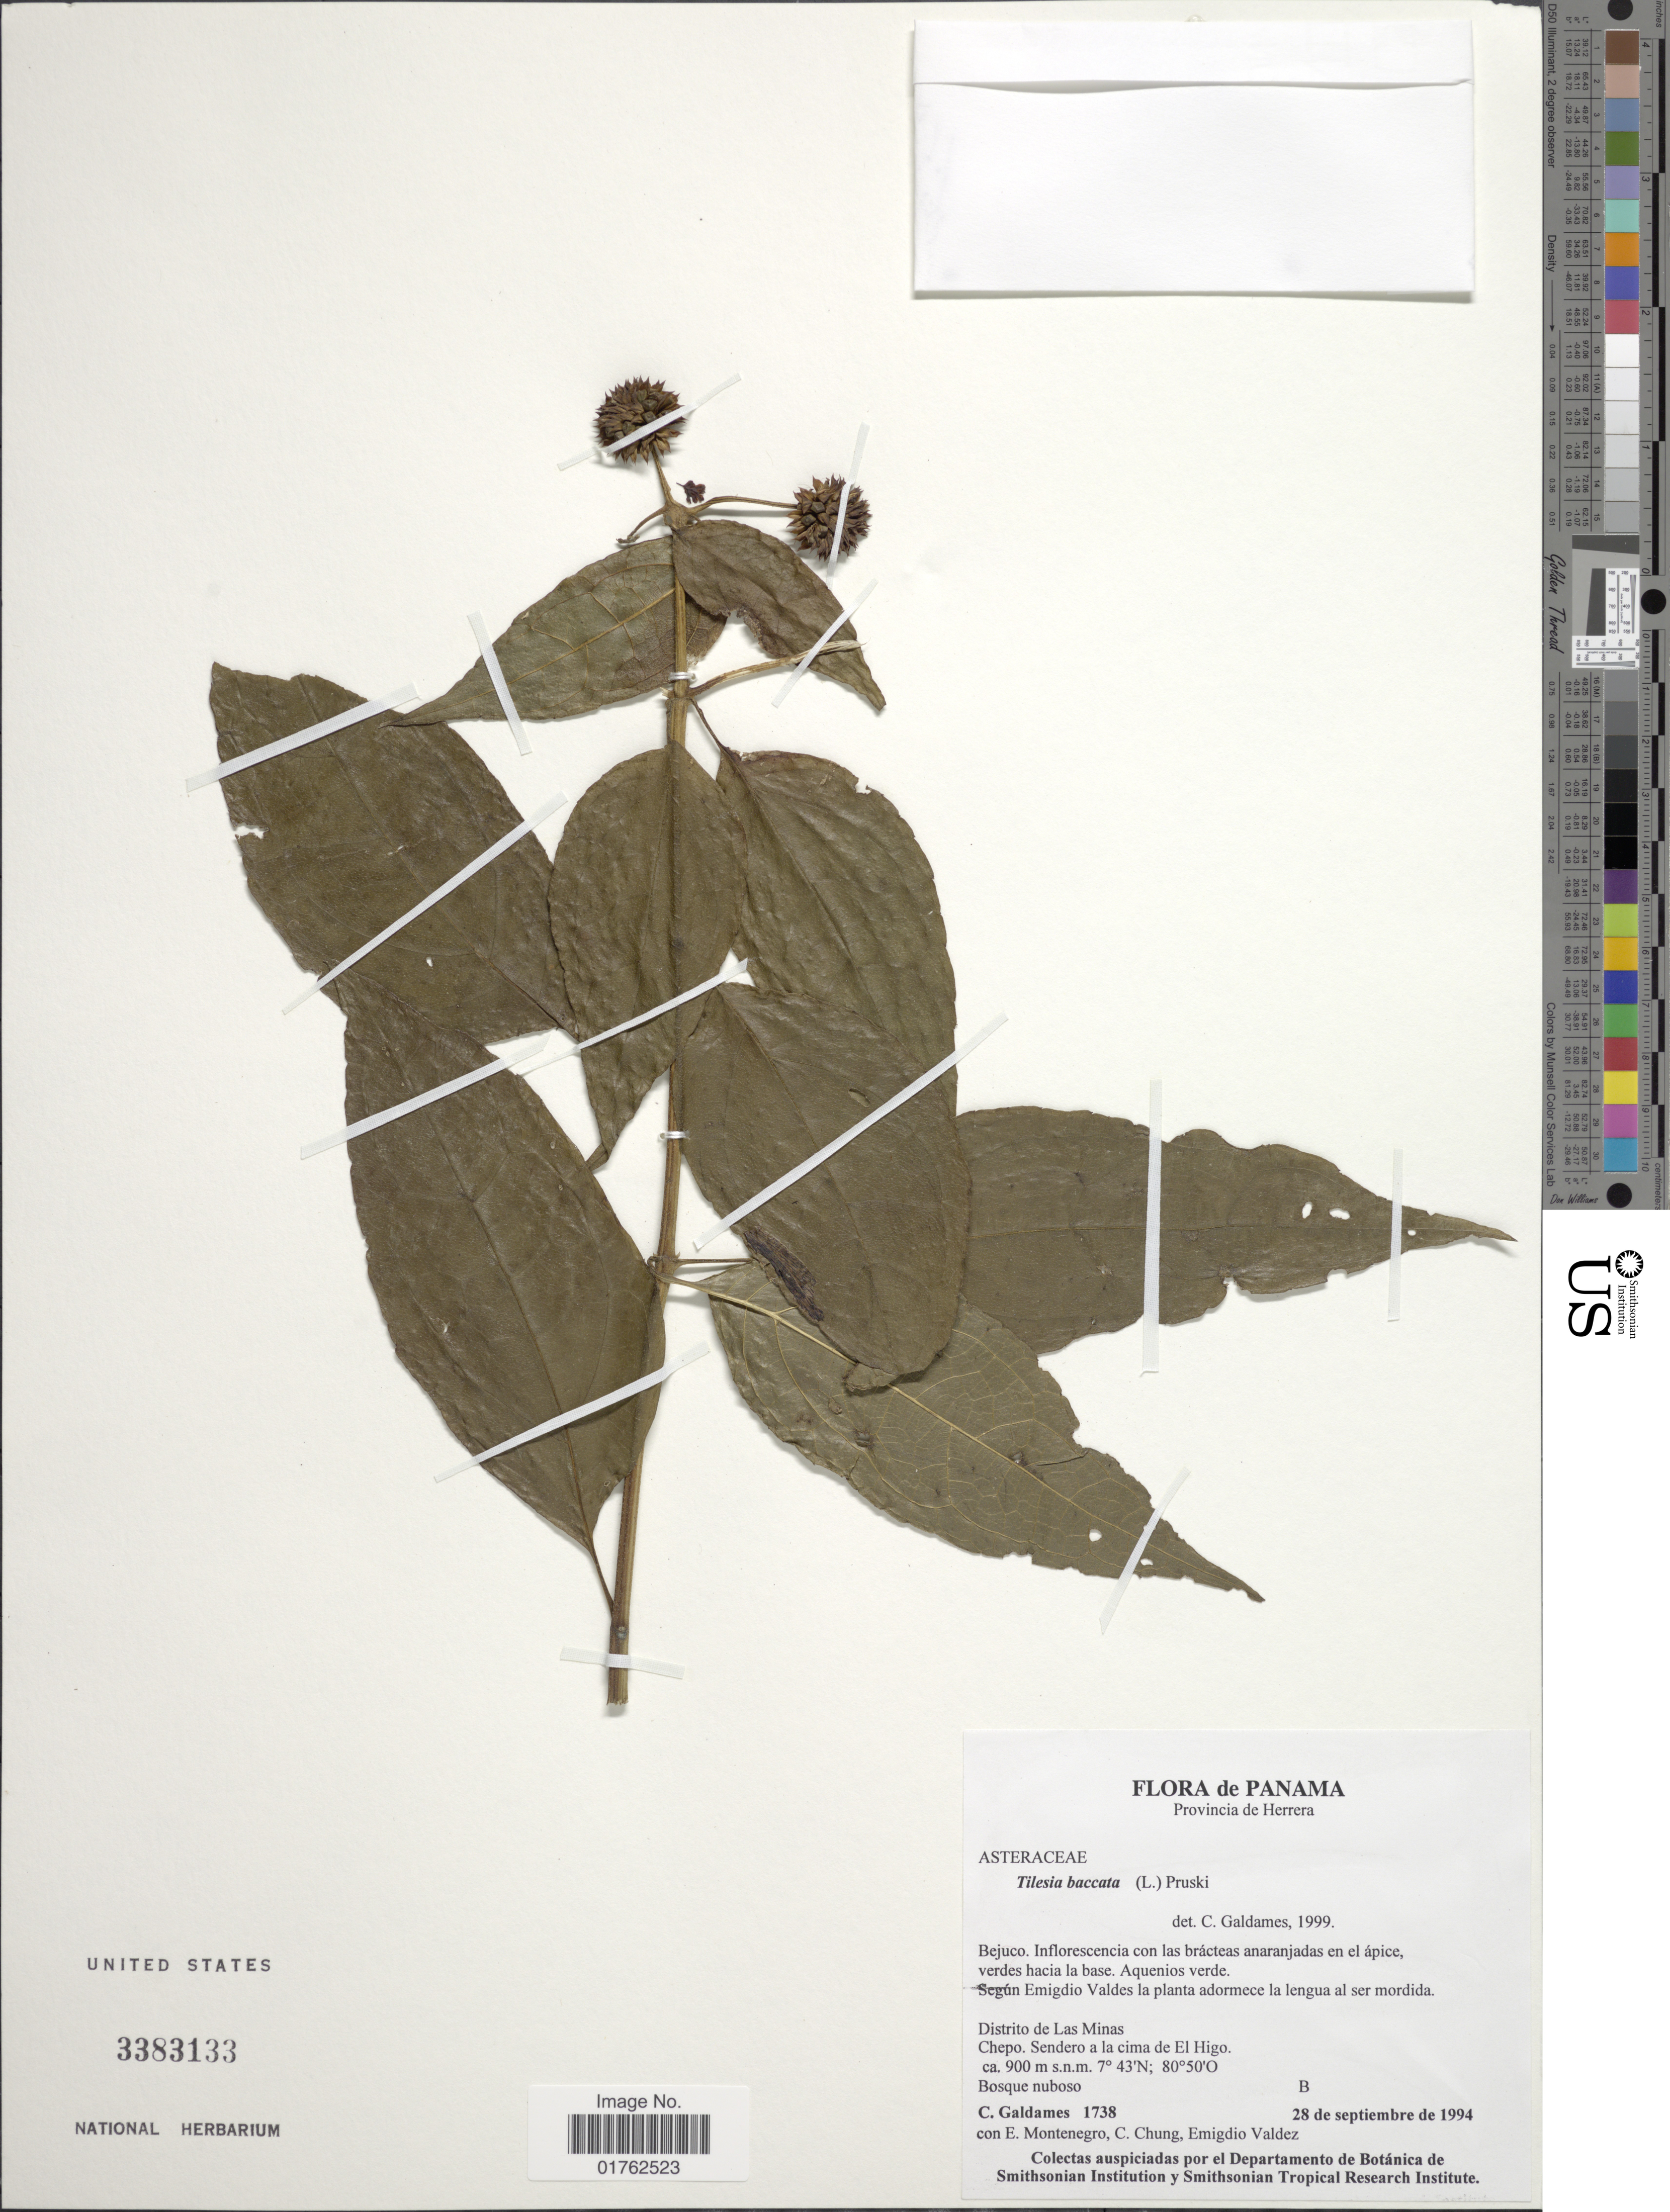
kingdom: Plantae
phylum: Tracheophyta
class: Magnoliopsida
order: Asterales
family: Asteraceae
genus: Wulffia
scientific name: Wulffia baccata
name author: (L. f.) Kuntze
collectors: C. Galdames, E. Montenegro, C. Chung & E. Valdez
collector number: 1738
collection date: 1994-09-28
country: Panama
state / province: Herrera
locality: Disrito de Las Minas. Chepo. Sendero a la cima de El Higo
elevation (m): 900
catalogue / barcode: US 3383133